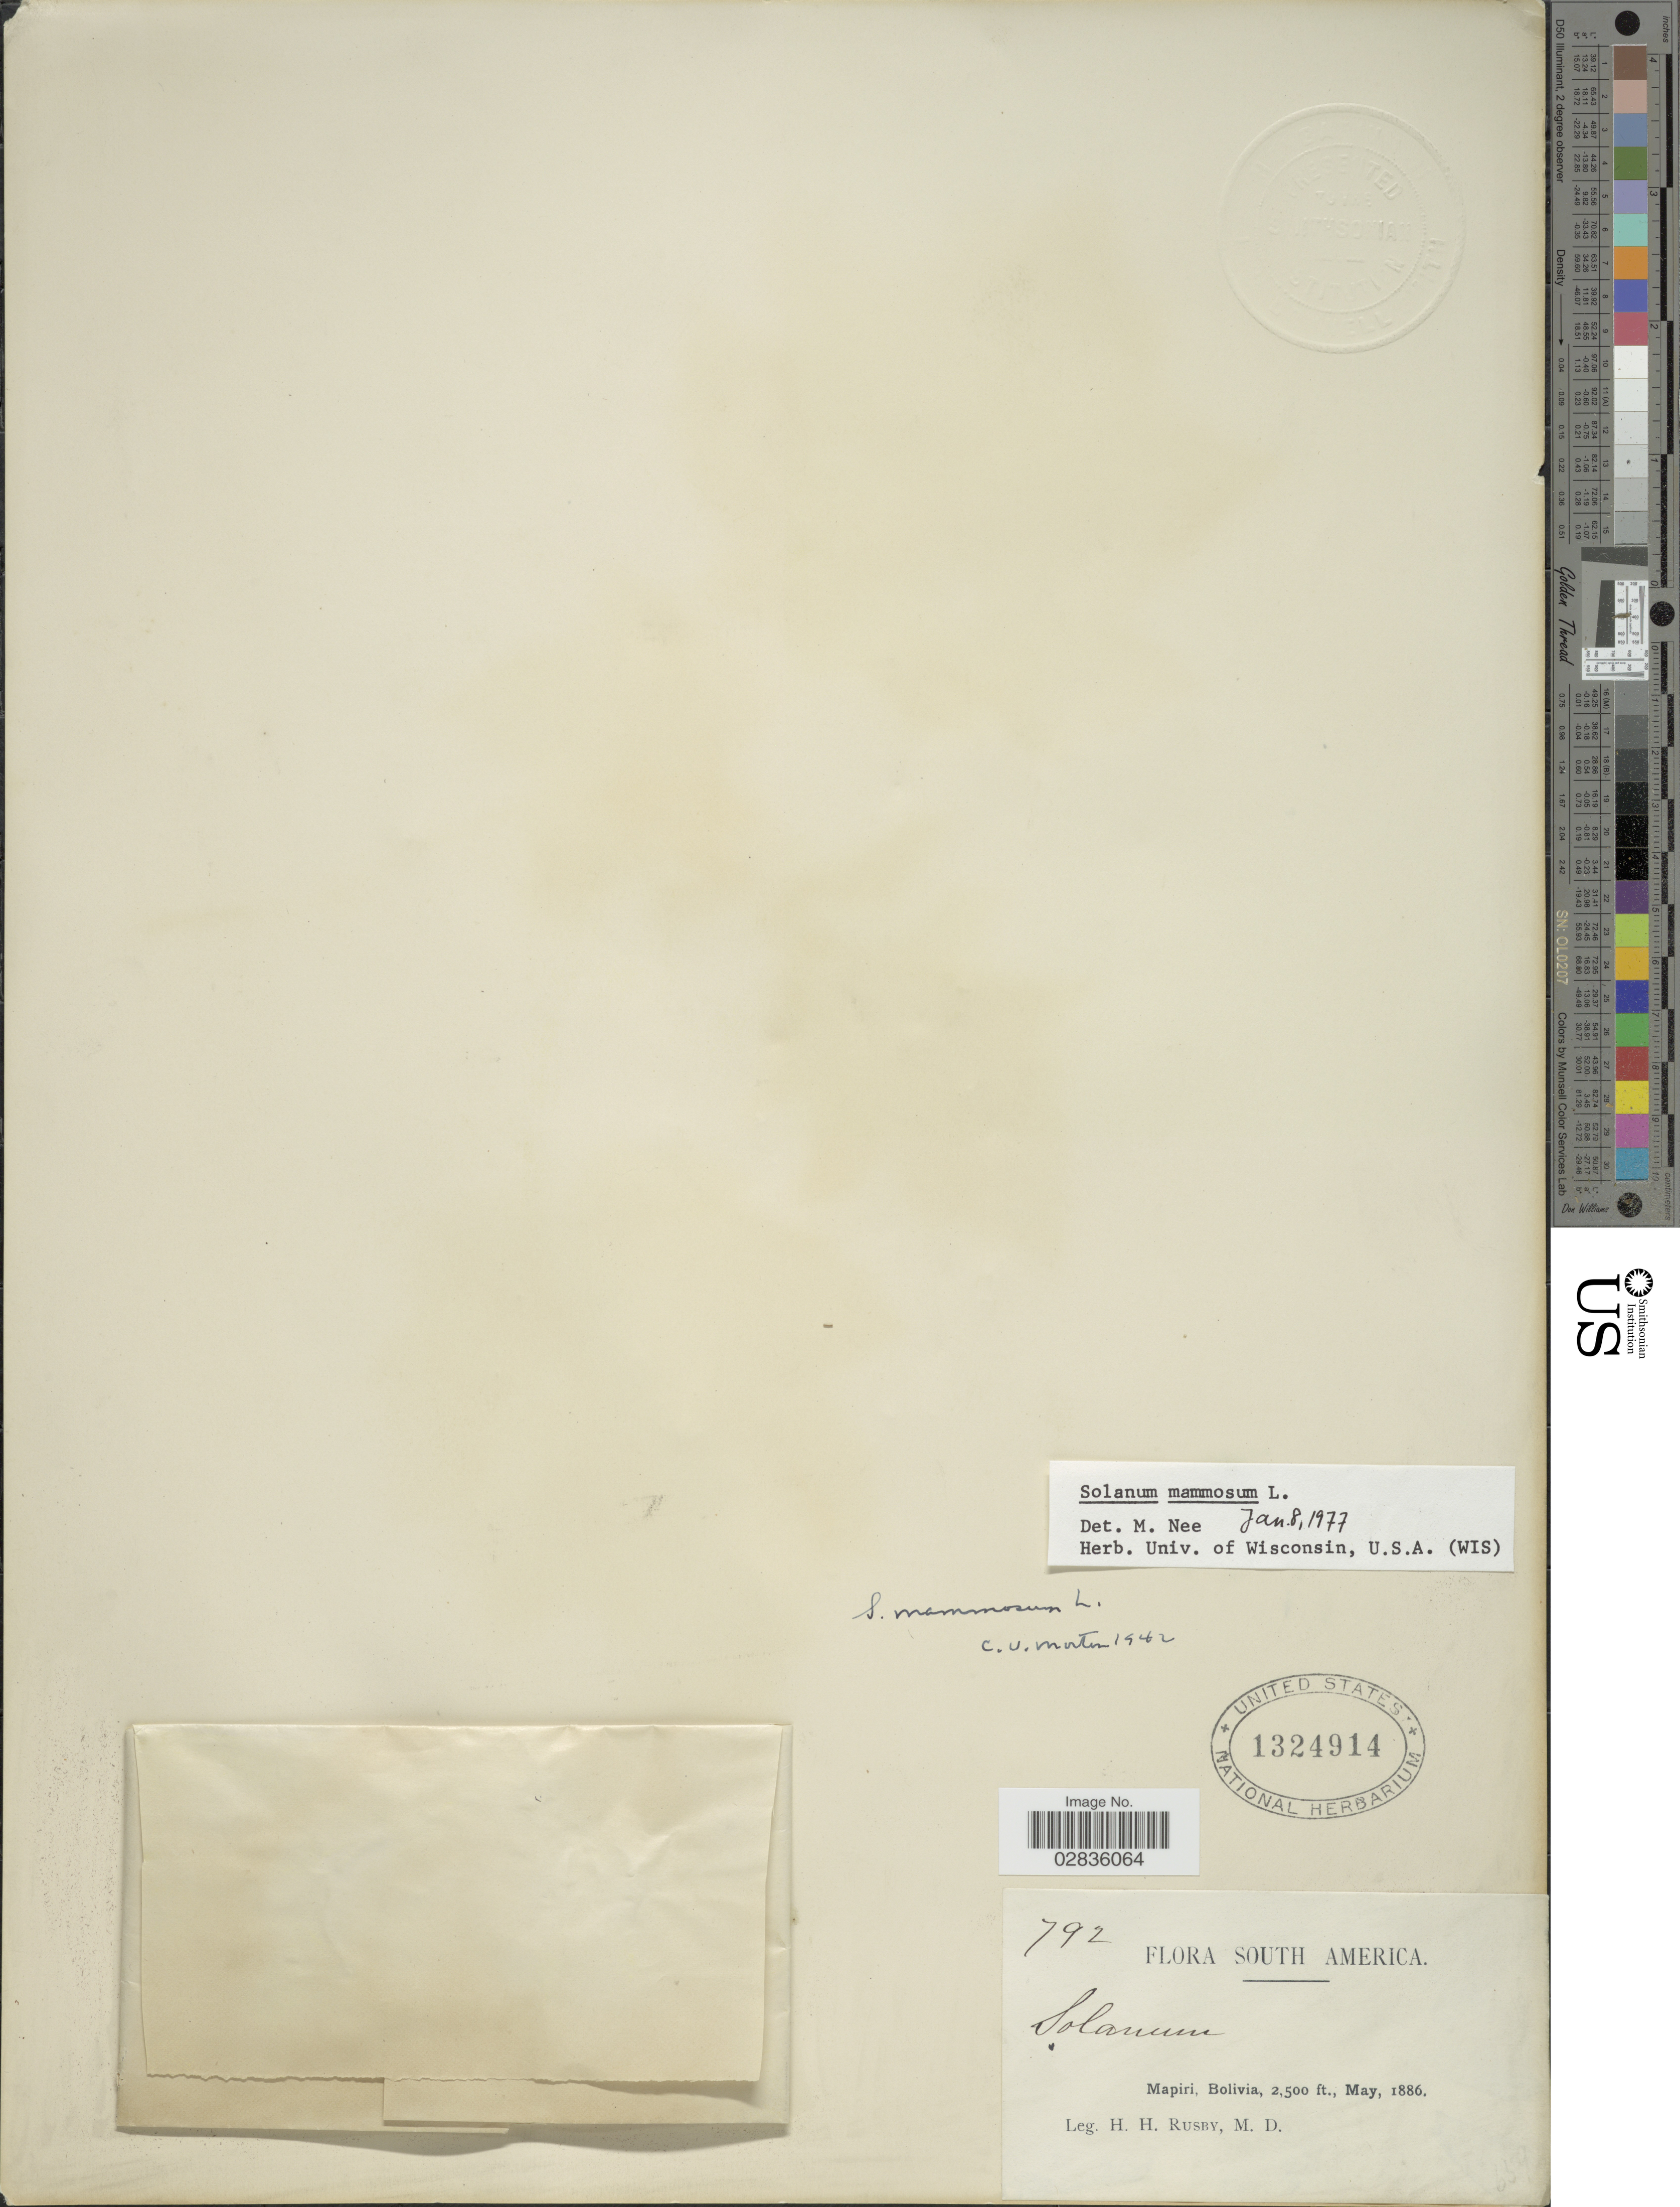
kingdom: Plantae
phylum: Tracheophyta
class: Magnoliopsida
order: Solanales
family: Solanaceae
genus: Solanum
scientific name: Solanum mammosum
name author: L.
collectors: H. H. Rusby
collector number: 792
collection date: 1886-05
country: Bolivia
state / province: La Páz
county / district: Larecaja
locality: Mapiri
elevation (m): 762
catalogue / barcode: US 1324914